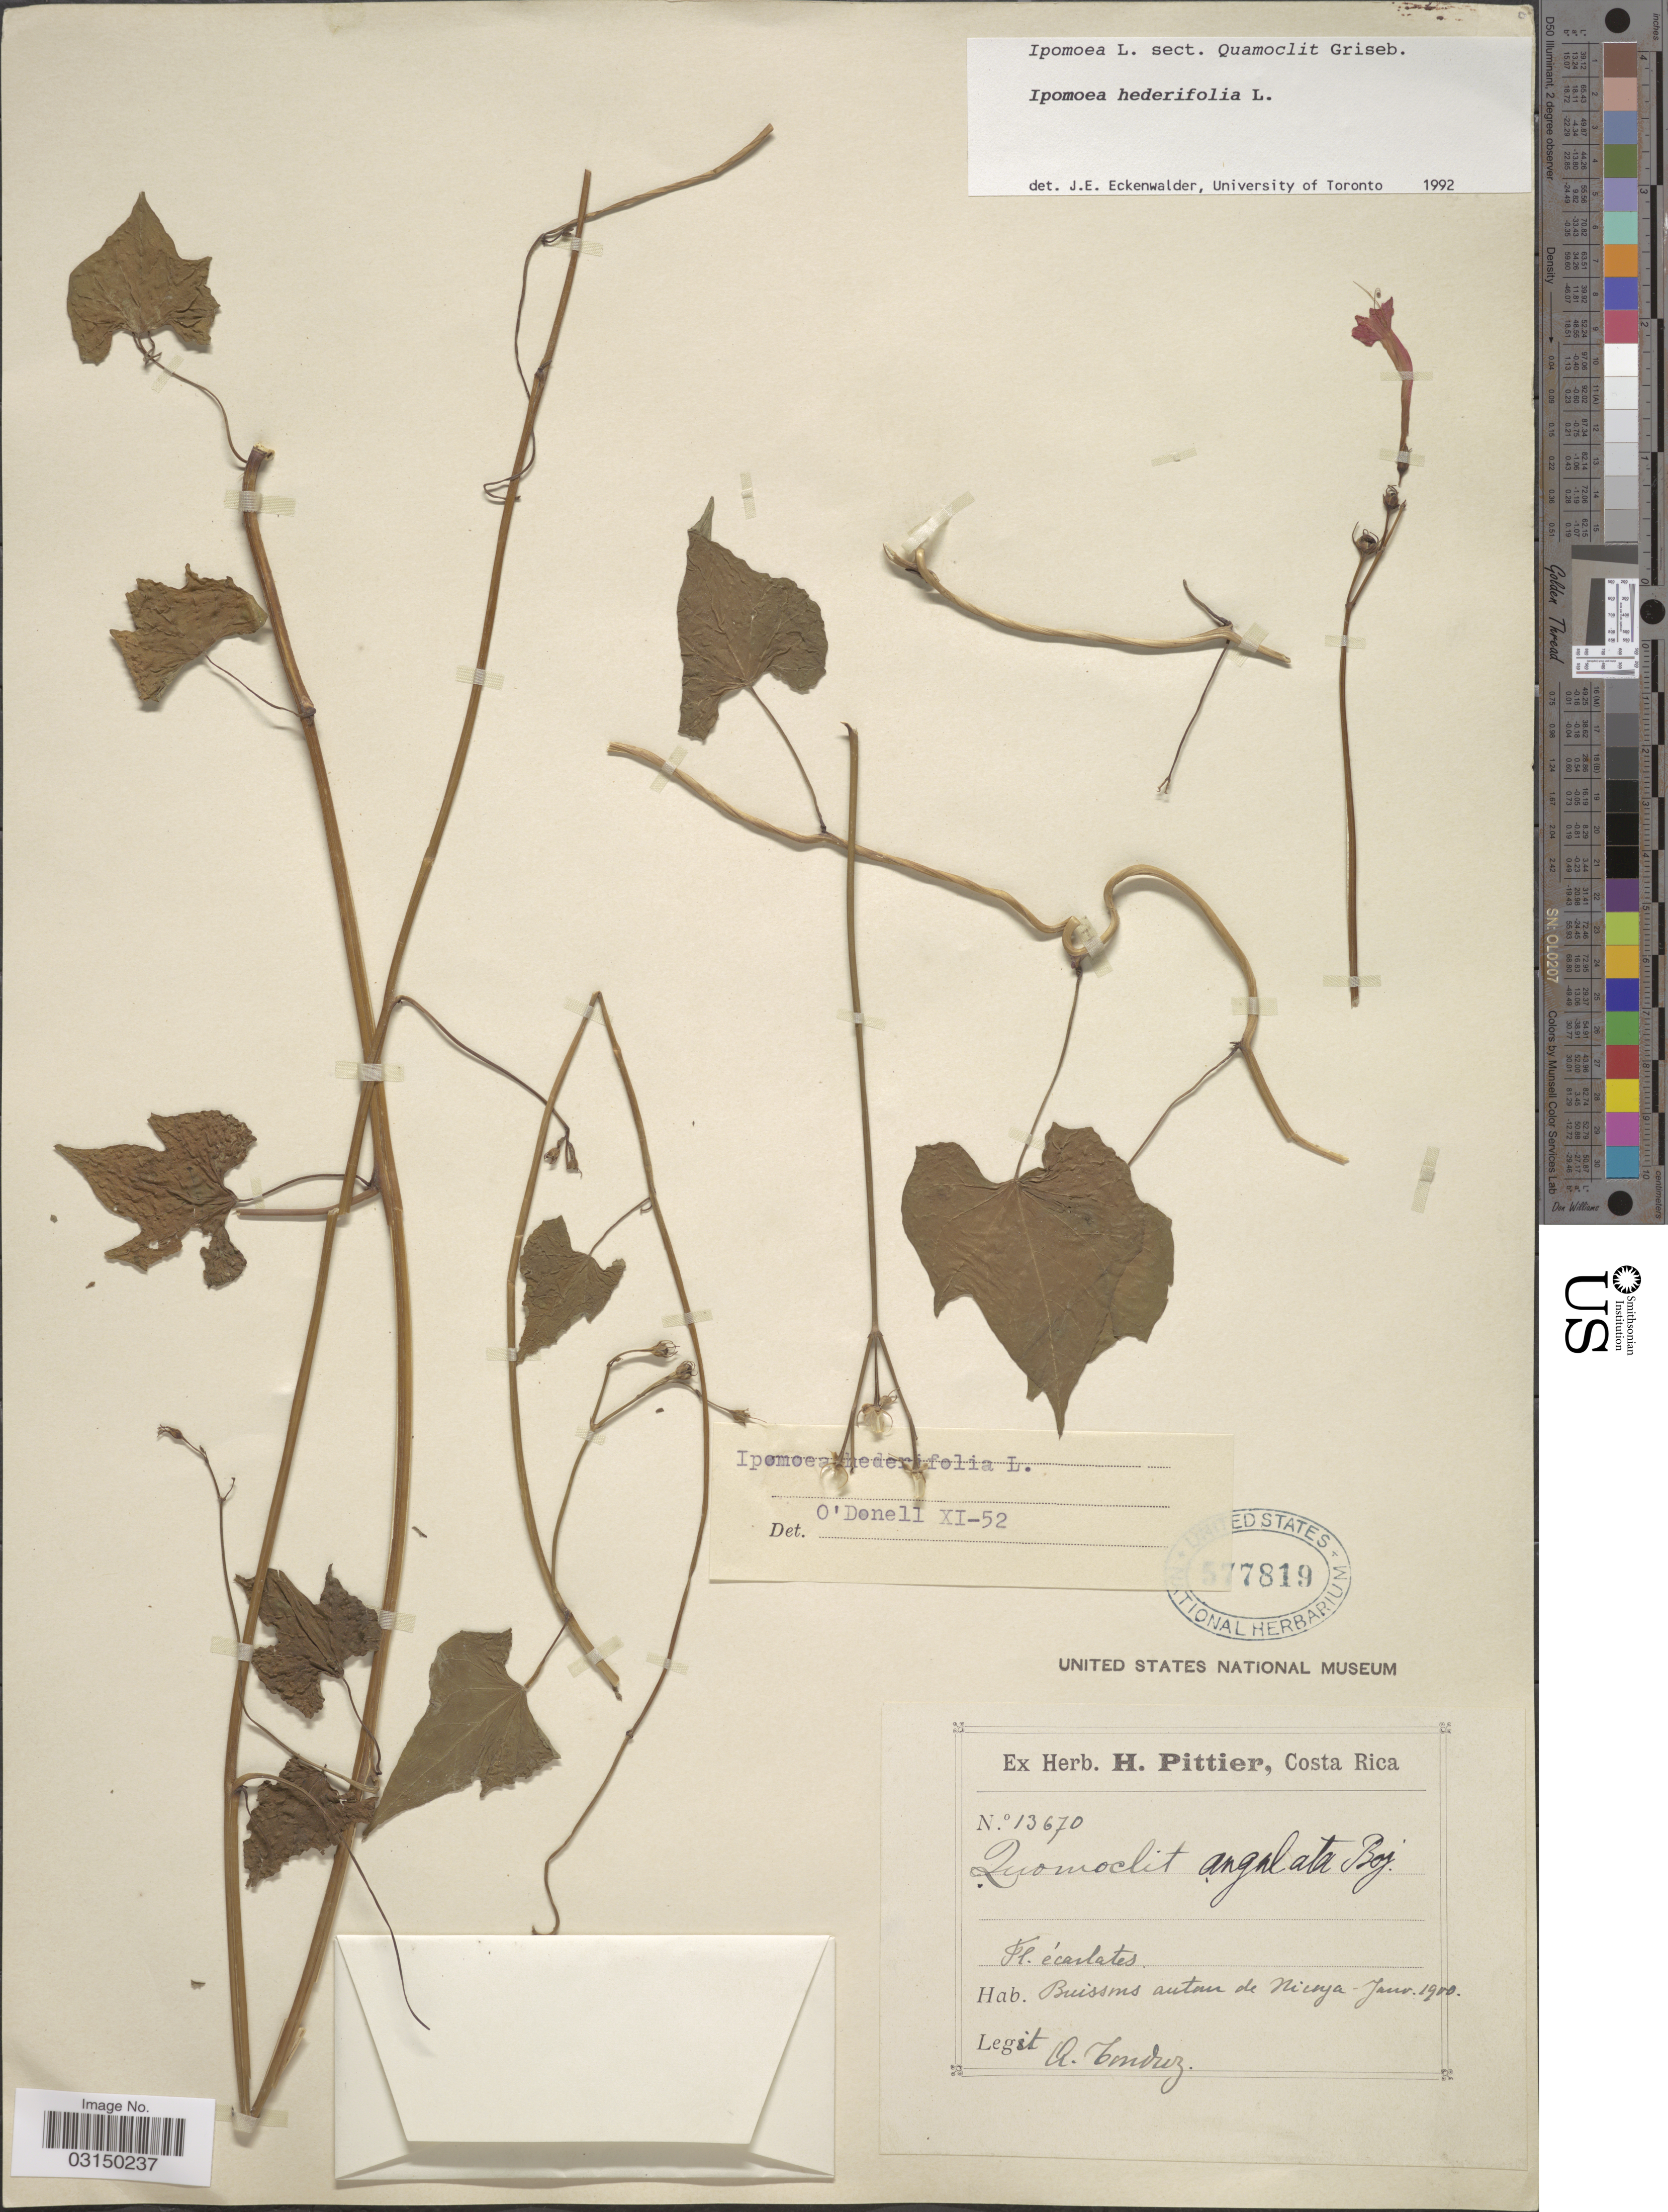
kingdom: Plantae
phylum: Tracheophyta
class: Magnoliopsida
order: Solanales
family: Convolvulaceae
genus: Ipomoea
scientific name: Ipomoea hederifolia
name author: L.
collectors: A. Tonduz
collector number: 13670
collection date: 1900-01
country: Costa Rica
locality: Buissons autour de Nicoya.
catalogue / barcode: US 577819